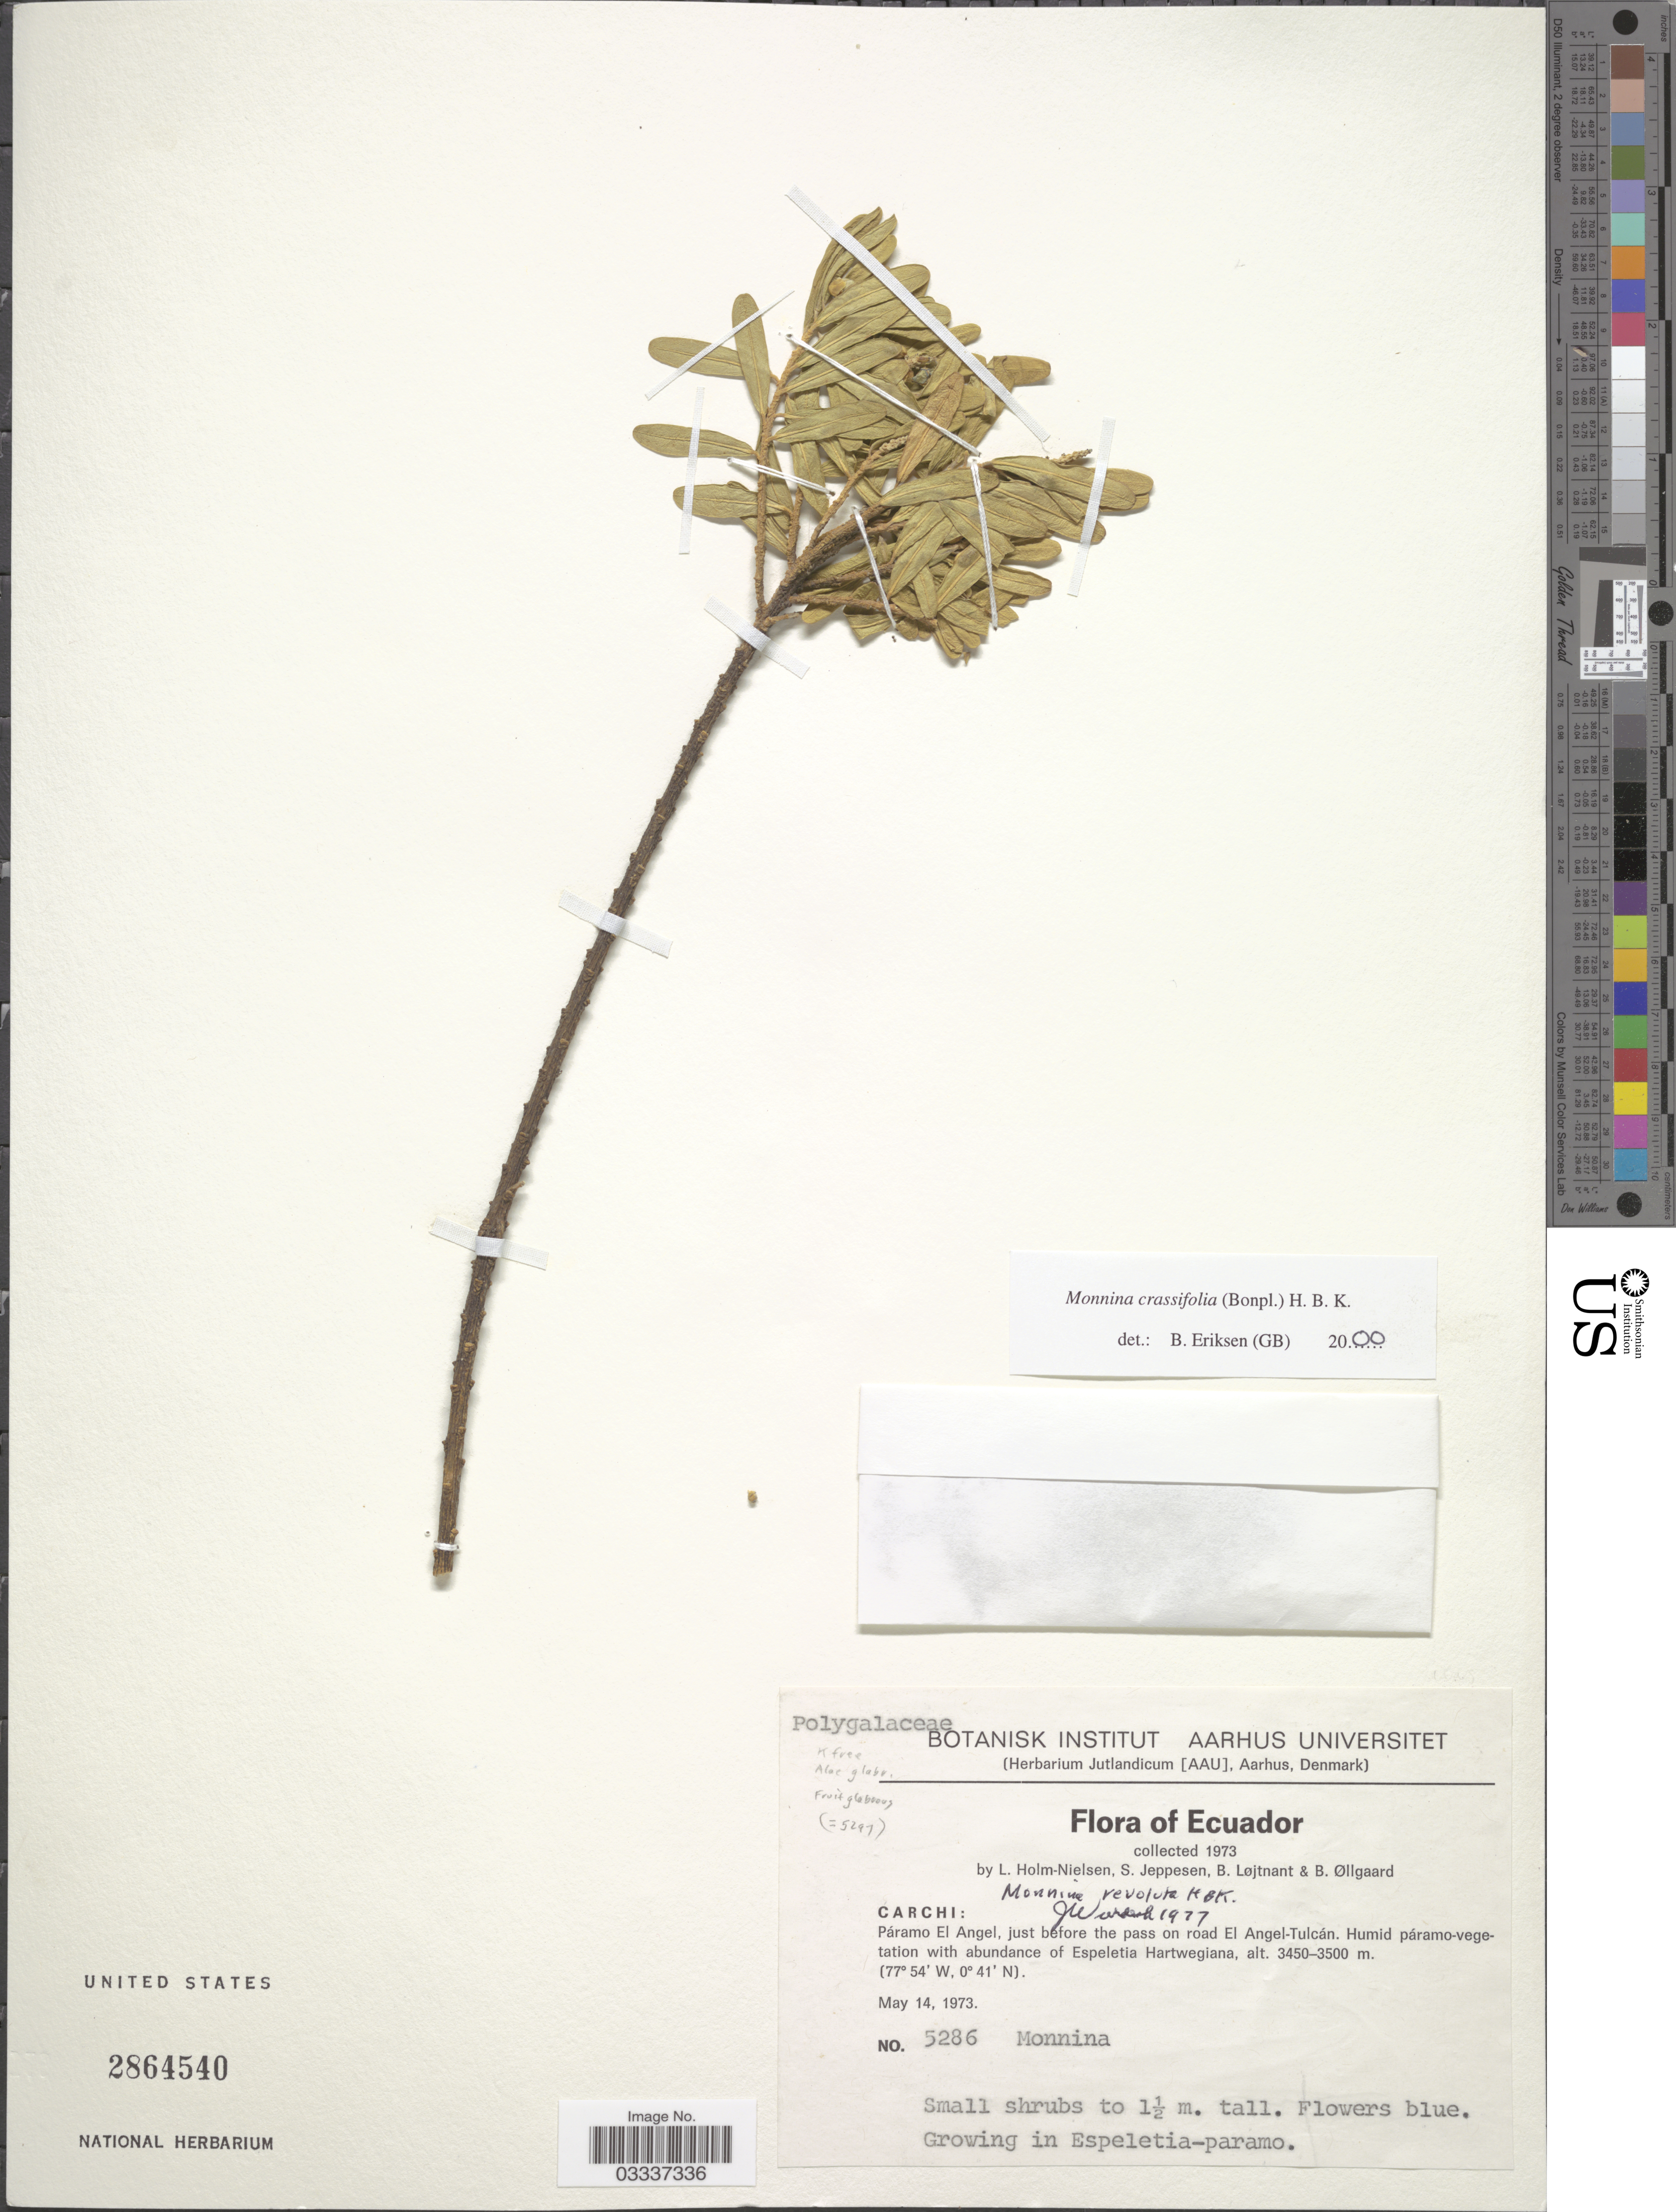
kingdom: Plantae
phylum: Tracheophyta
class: Magnoliopsida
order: Fabales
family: Polygalaceae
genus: Monnina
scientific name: Monnina crassifolia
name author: (Bonpl.) Kunth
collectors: L. Holm-Nielsen, S. Jeppesen, B. Löjtnant & B. Øllgaard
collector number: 5286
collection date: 1973-05-14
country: Ecuador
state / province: Carchi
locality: Páramo El Angel, just before the pass on road El Angel-Tulcán.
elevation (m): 3450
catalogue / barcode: US 2864540